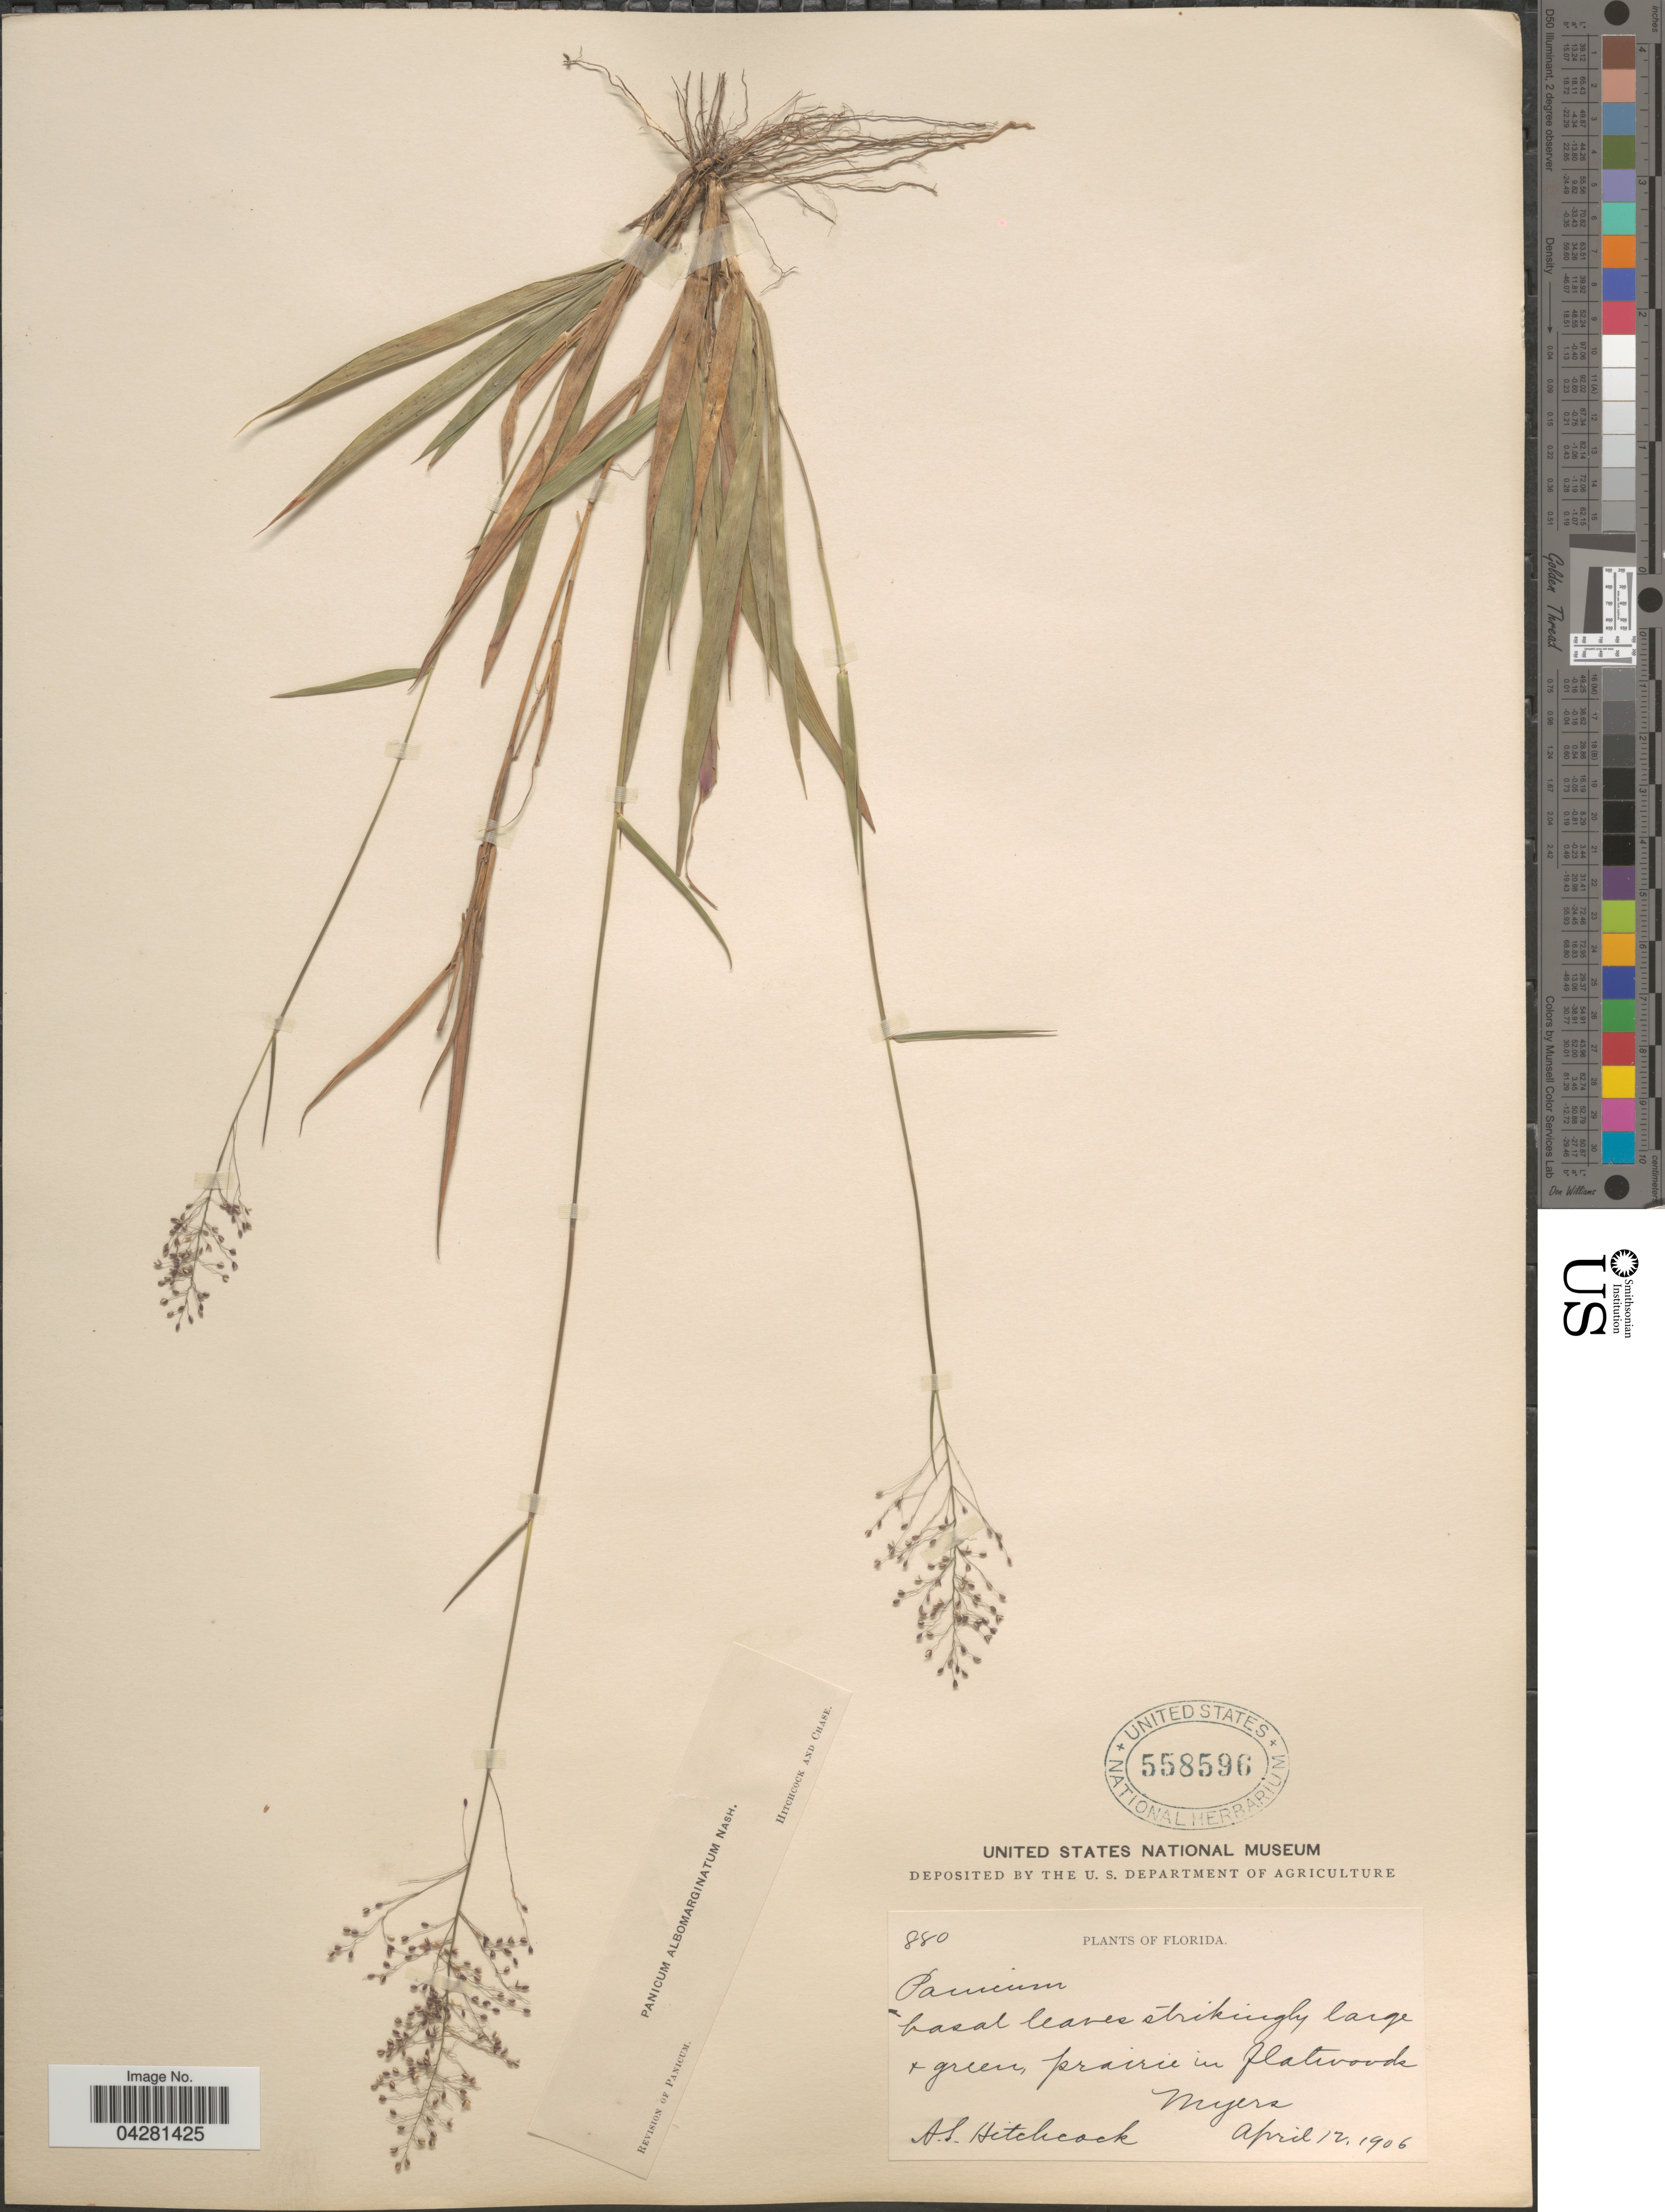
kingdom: Plantae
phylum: Tracheophyta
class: Liliopsida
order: Poales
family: Poaceae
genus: Dichanthelium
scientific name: Dichanthelium dichotomum var. unciphyllum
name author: (Trin.) Davidse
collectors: A. S. Hitchcock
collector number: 880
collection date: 1906-04-12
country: United States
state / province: Florida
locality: Prairie in flatwoods, Myers.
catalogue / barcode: US 558596